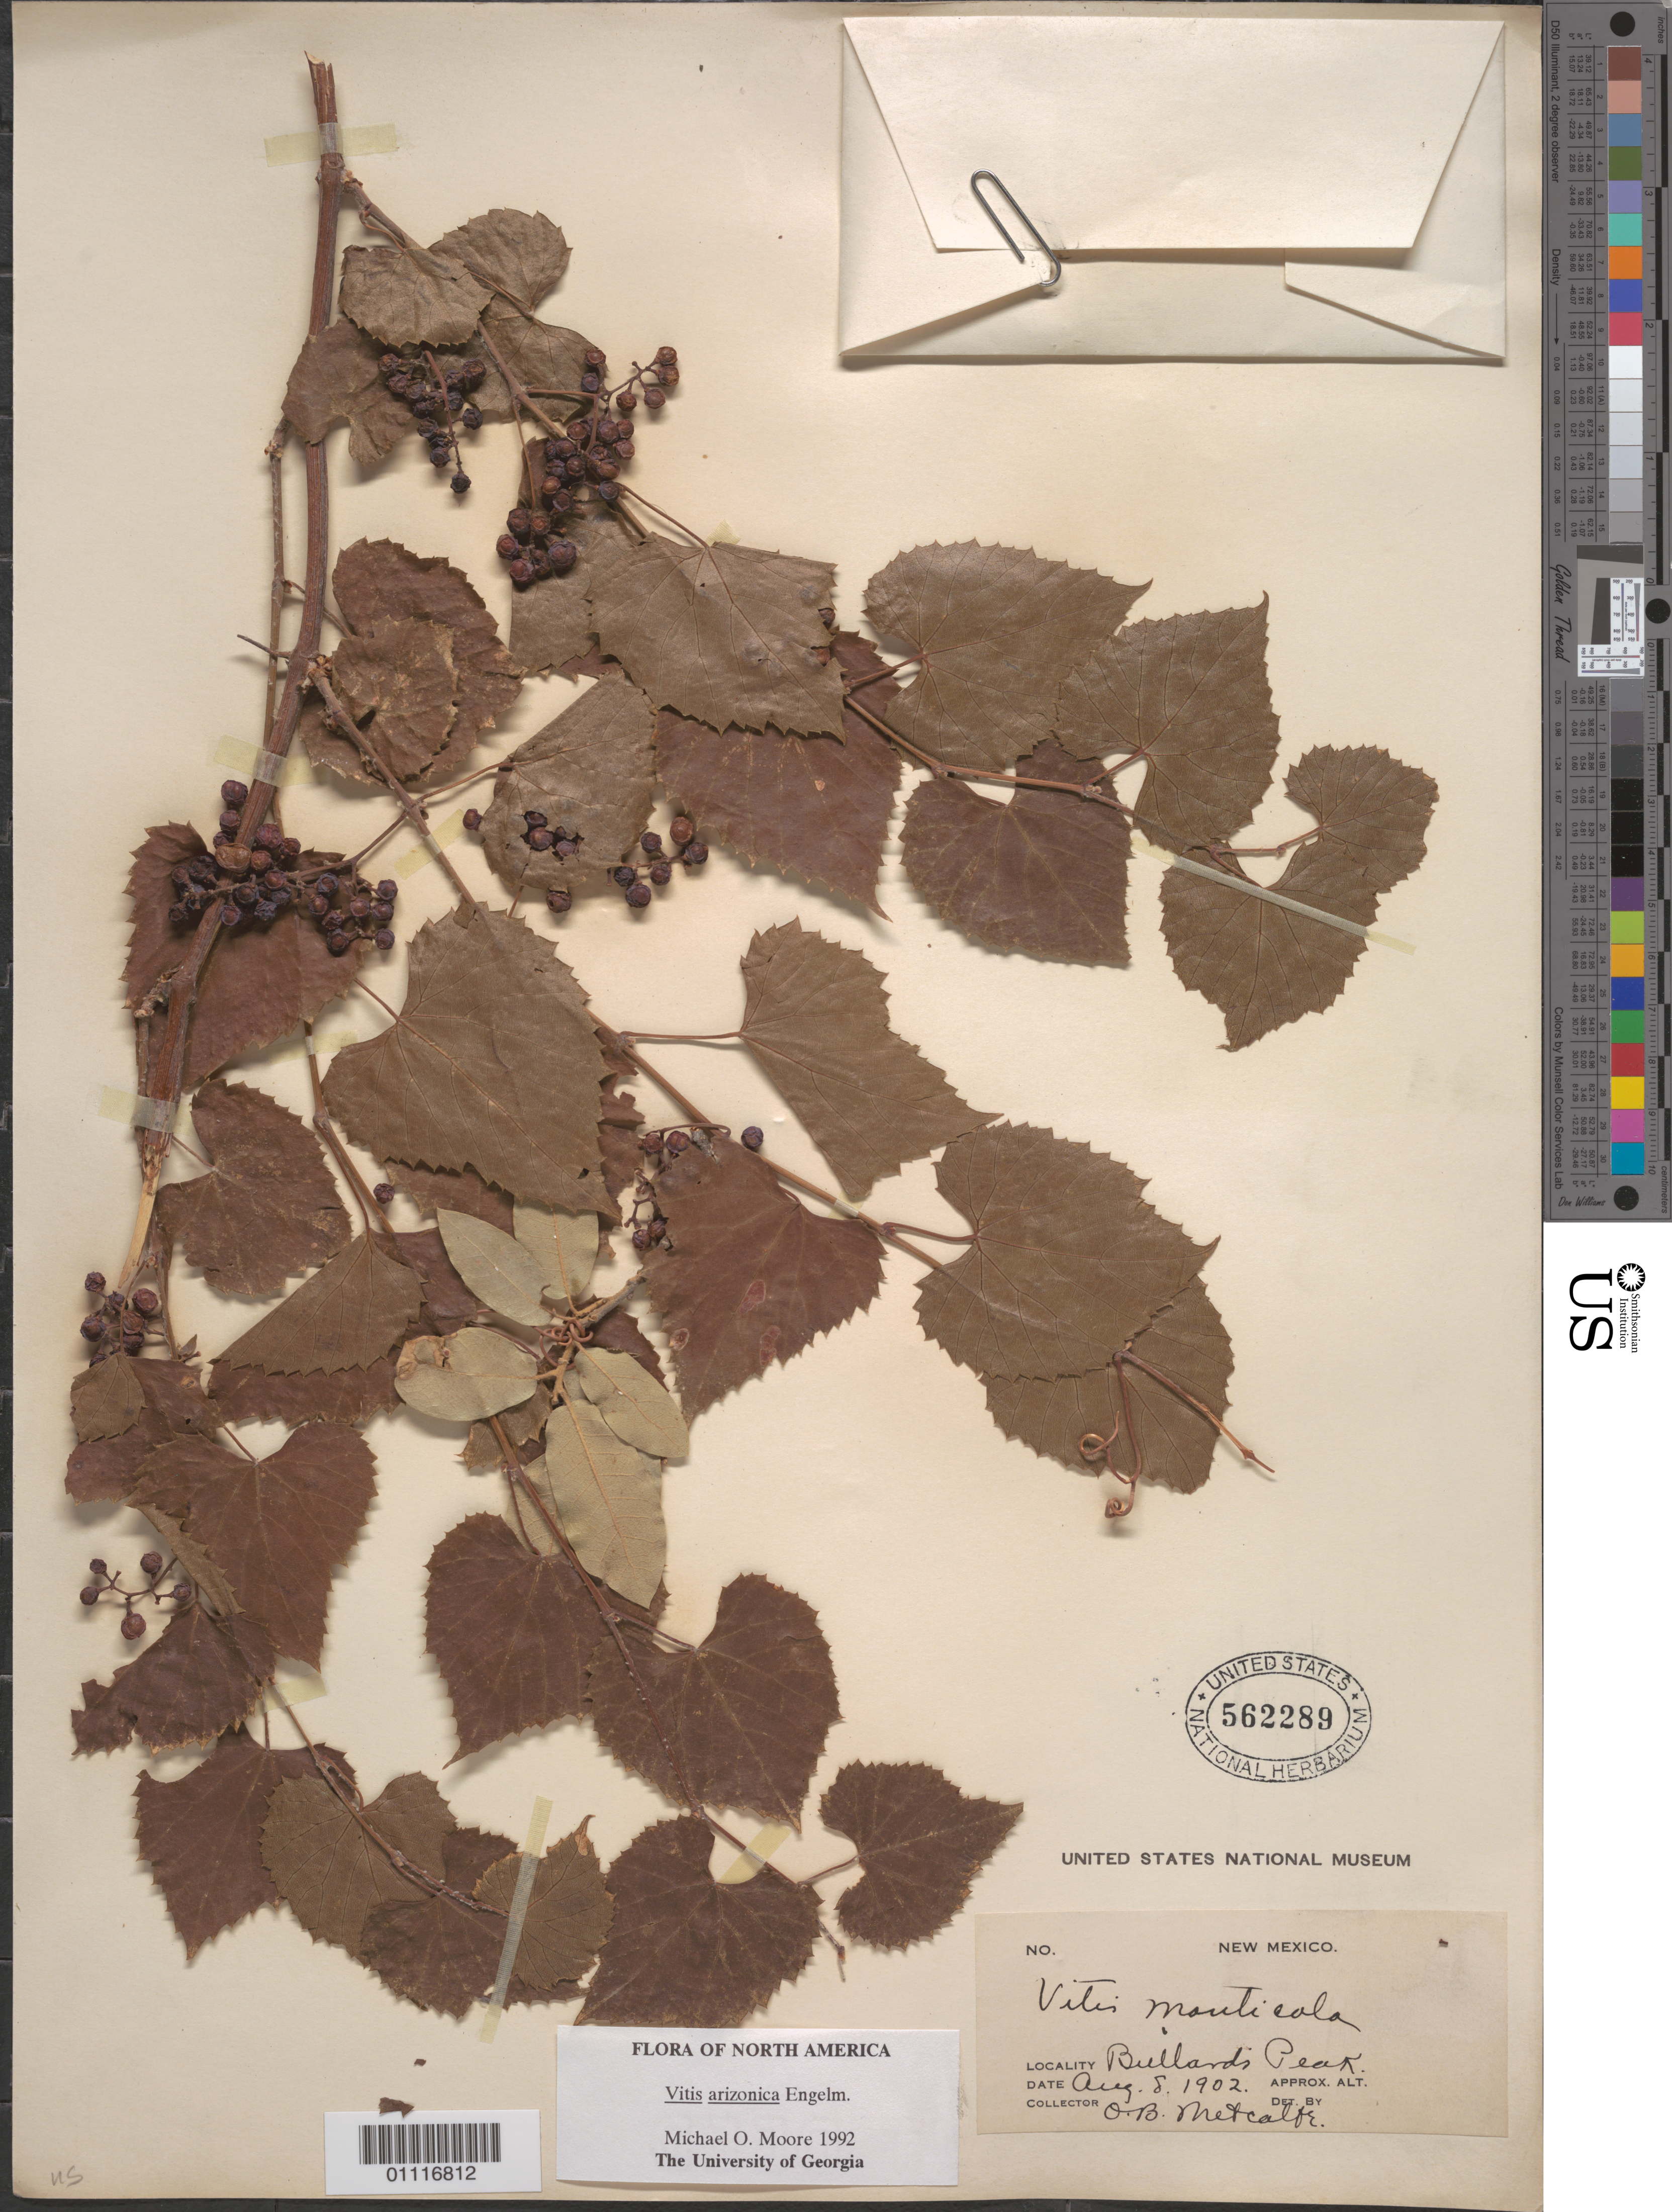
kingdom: Plantae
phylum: Tracheophyta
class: Magnoliopsida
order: Vitales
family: Vitaceae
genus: Vitis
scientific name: Vitis arizonica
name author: Engelm.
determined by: Moore, M. O.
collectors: O. B. Metcalfe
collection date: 1902-08-08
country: United States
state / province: New Mexico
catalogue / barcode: US 562289